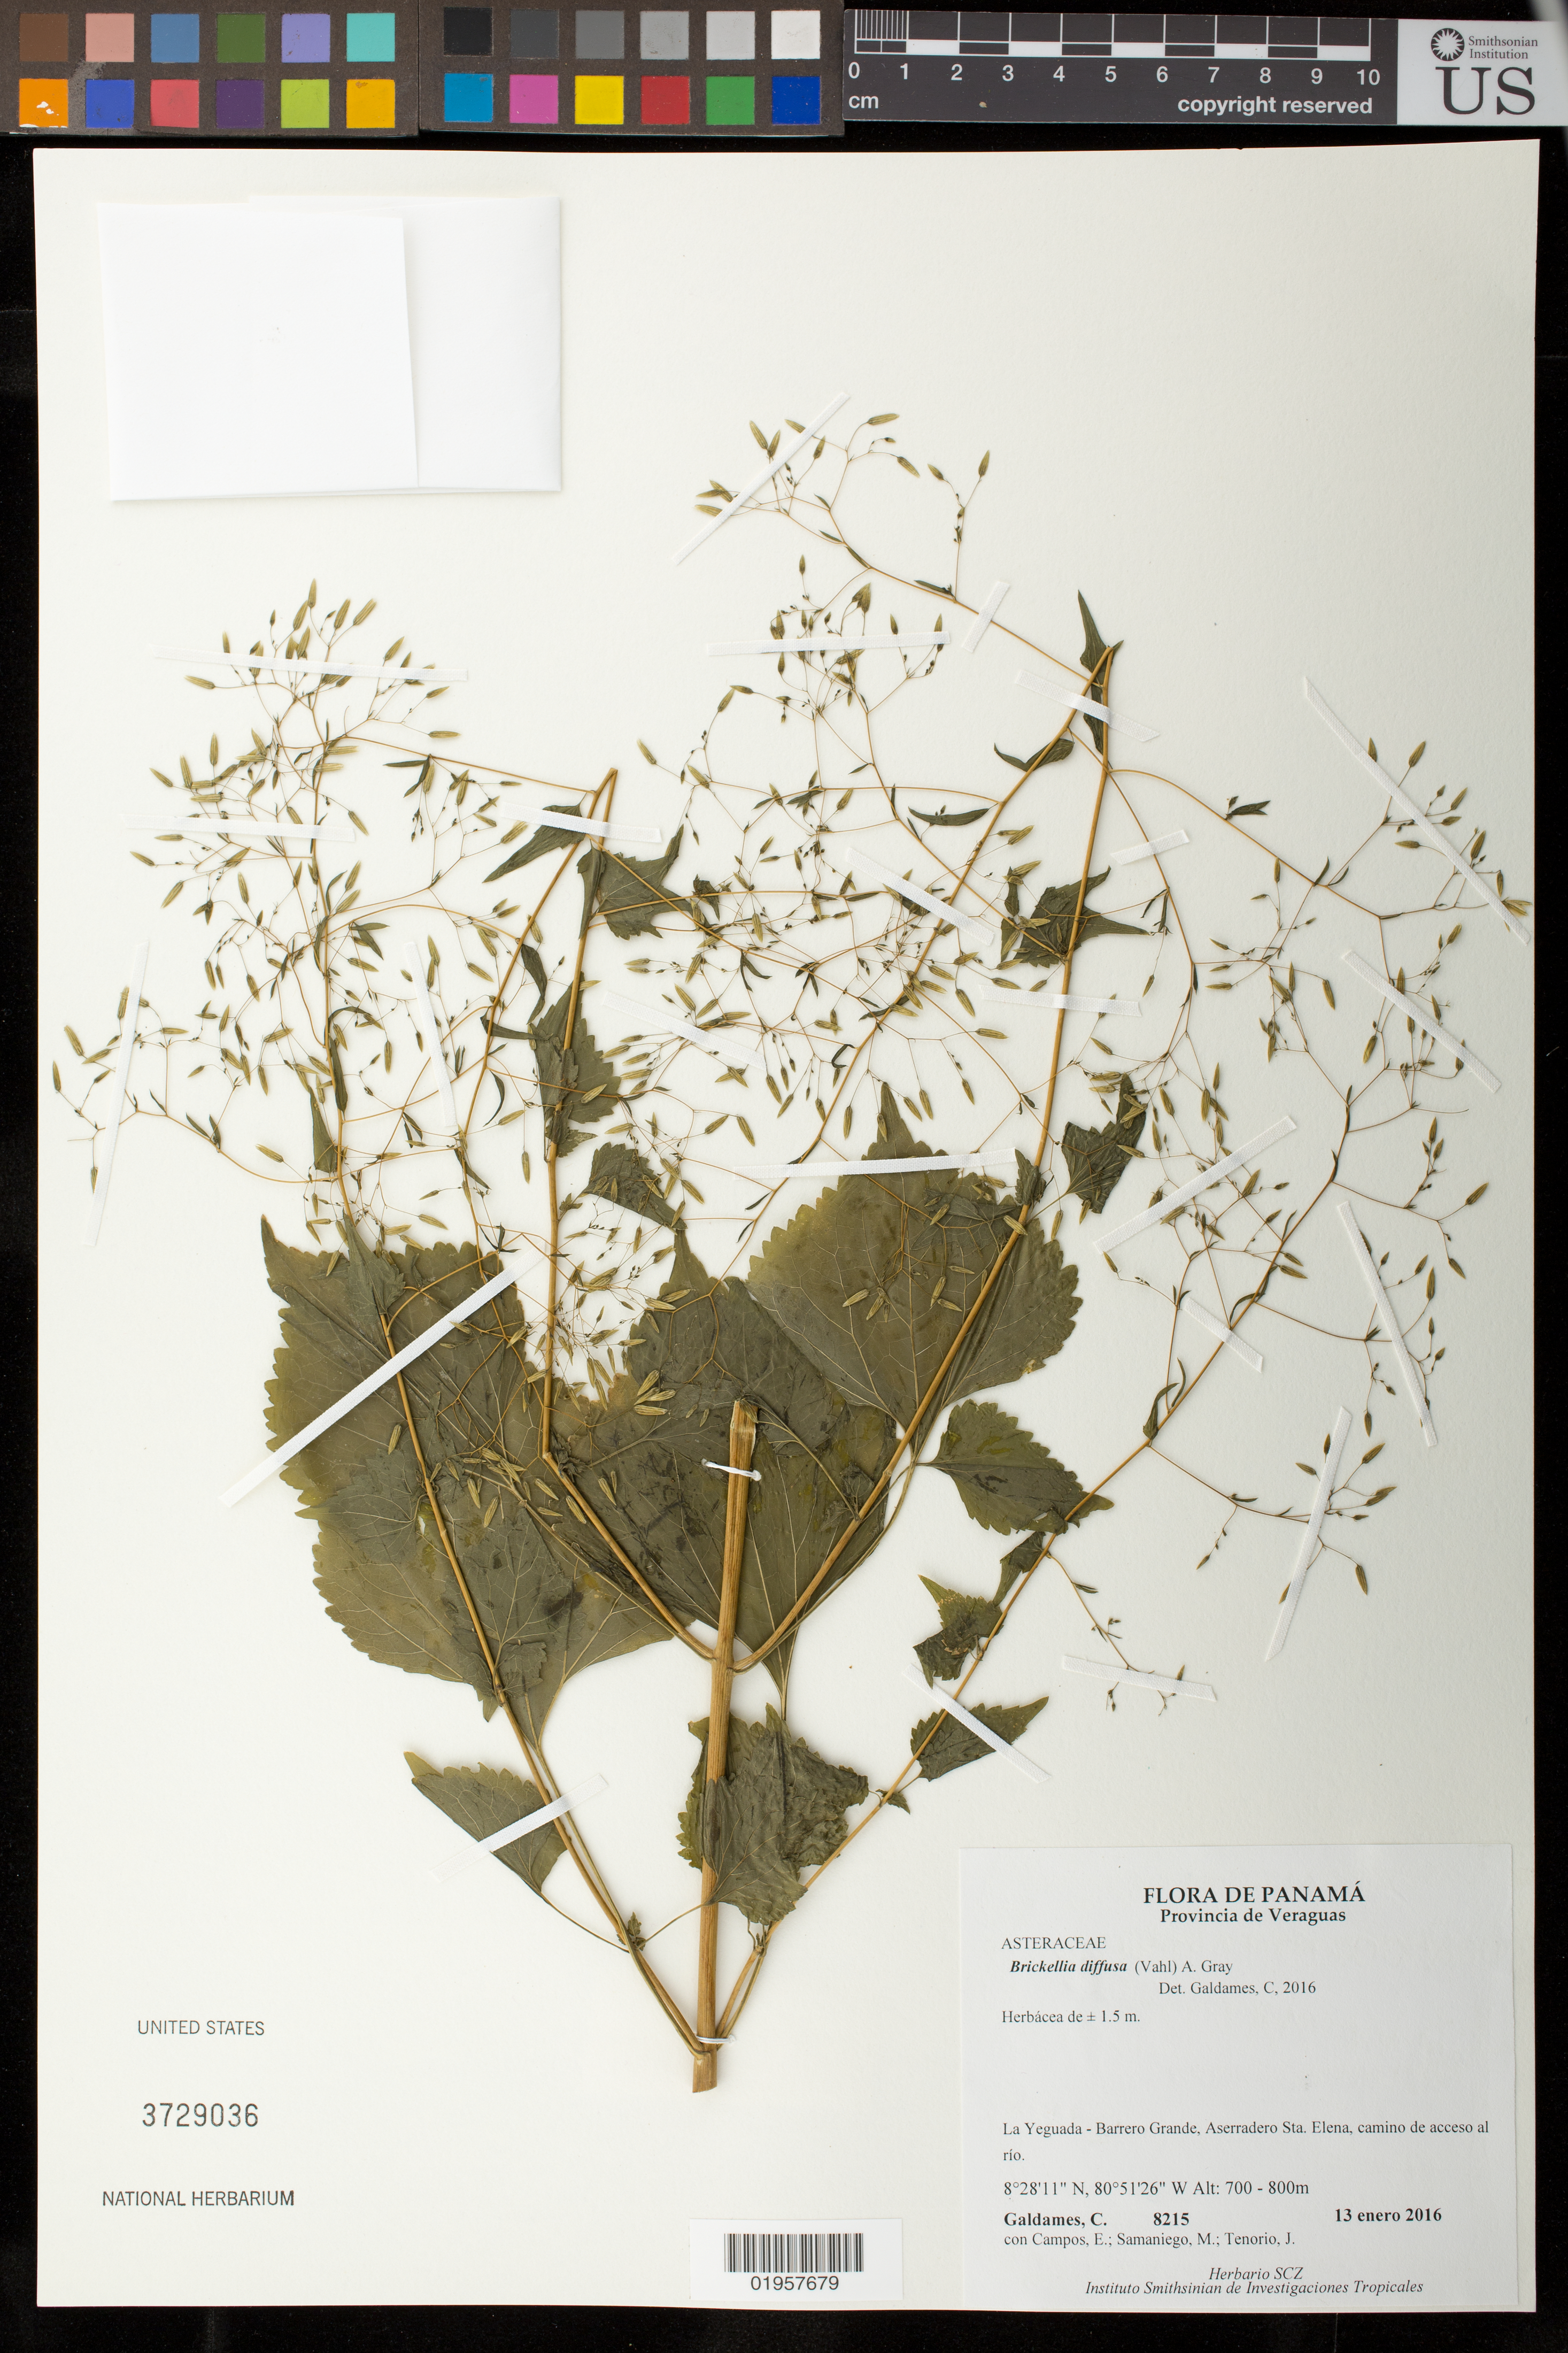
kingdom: Plantae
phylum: Tracheophyta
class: Magnoliopsida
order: Asterales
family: Asteraceae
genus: Brickellia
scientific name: Brickellia diffusa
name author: (Vahl) A. Gray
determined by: Galdames, C.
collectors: C. Galdames, E. Campos, M. Samaniego & J. Tenorio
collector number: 8215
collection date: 2016-01-13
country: Panama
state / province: Veraguas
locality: La Yeguada - Barrero Grande, Aserradero Sta. Elena, camino de acceso al río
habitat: Camino de acceso al río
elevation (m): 700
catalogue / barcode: US 3729036